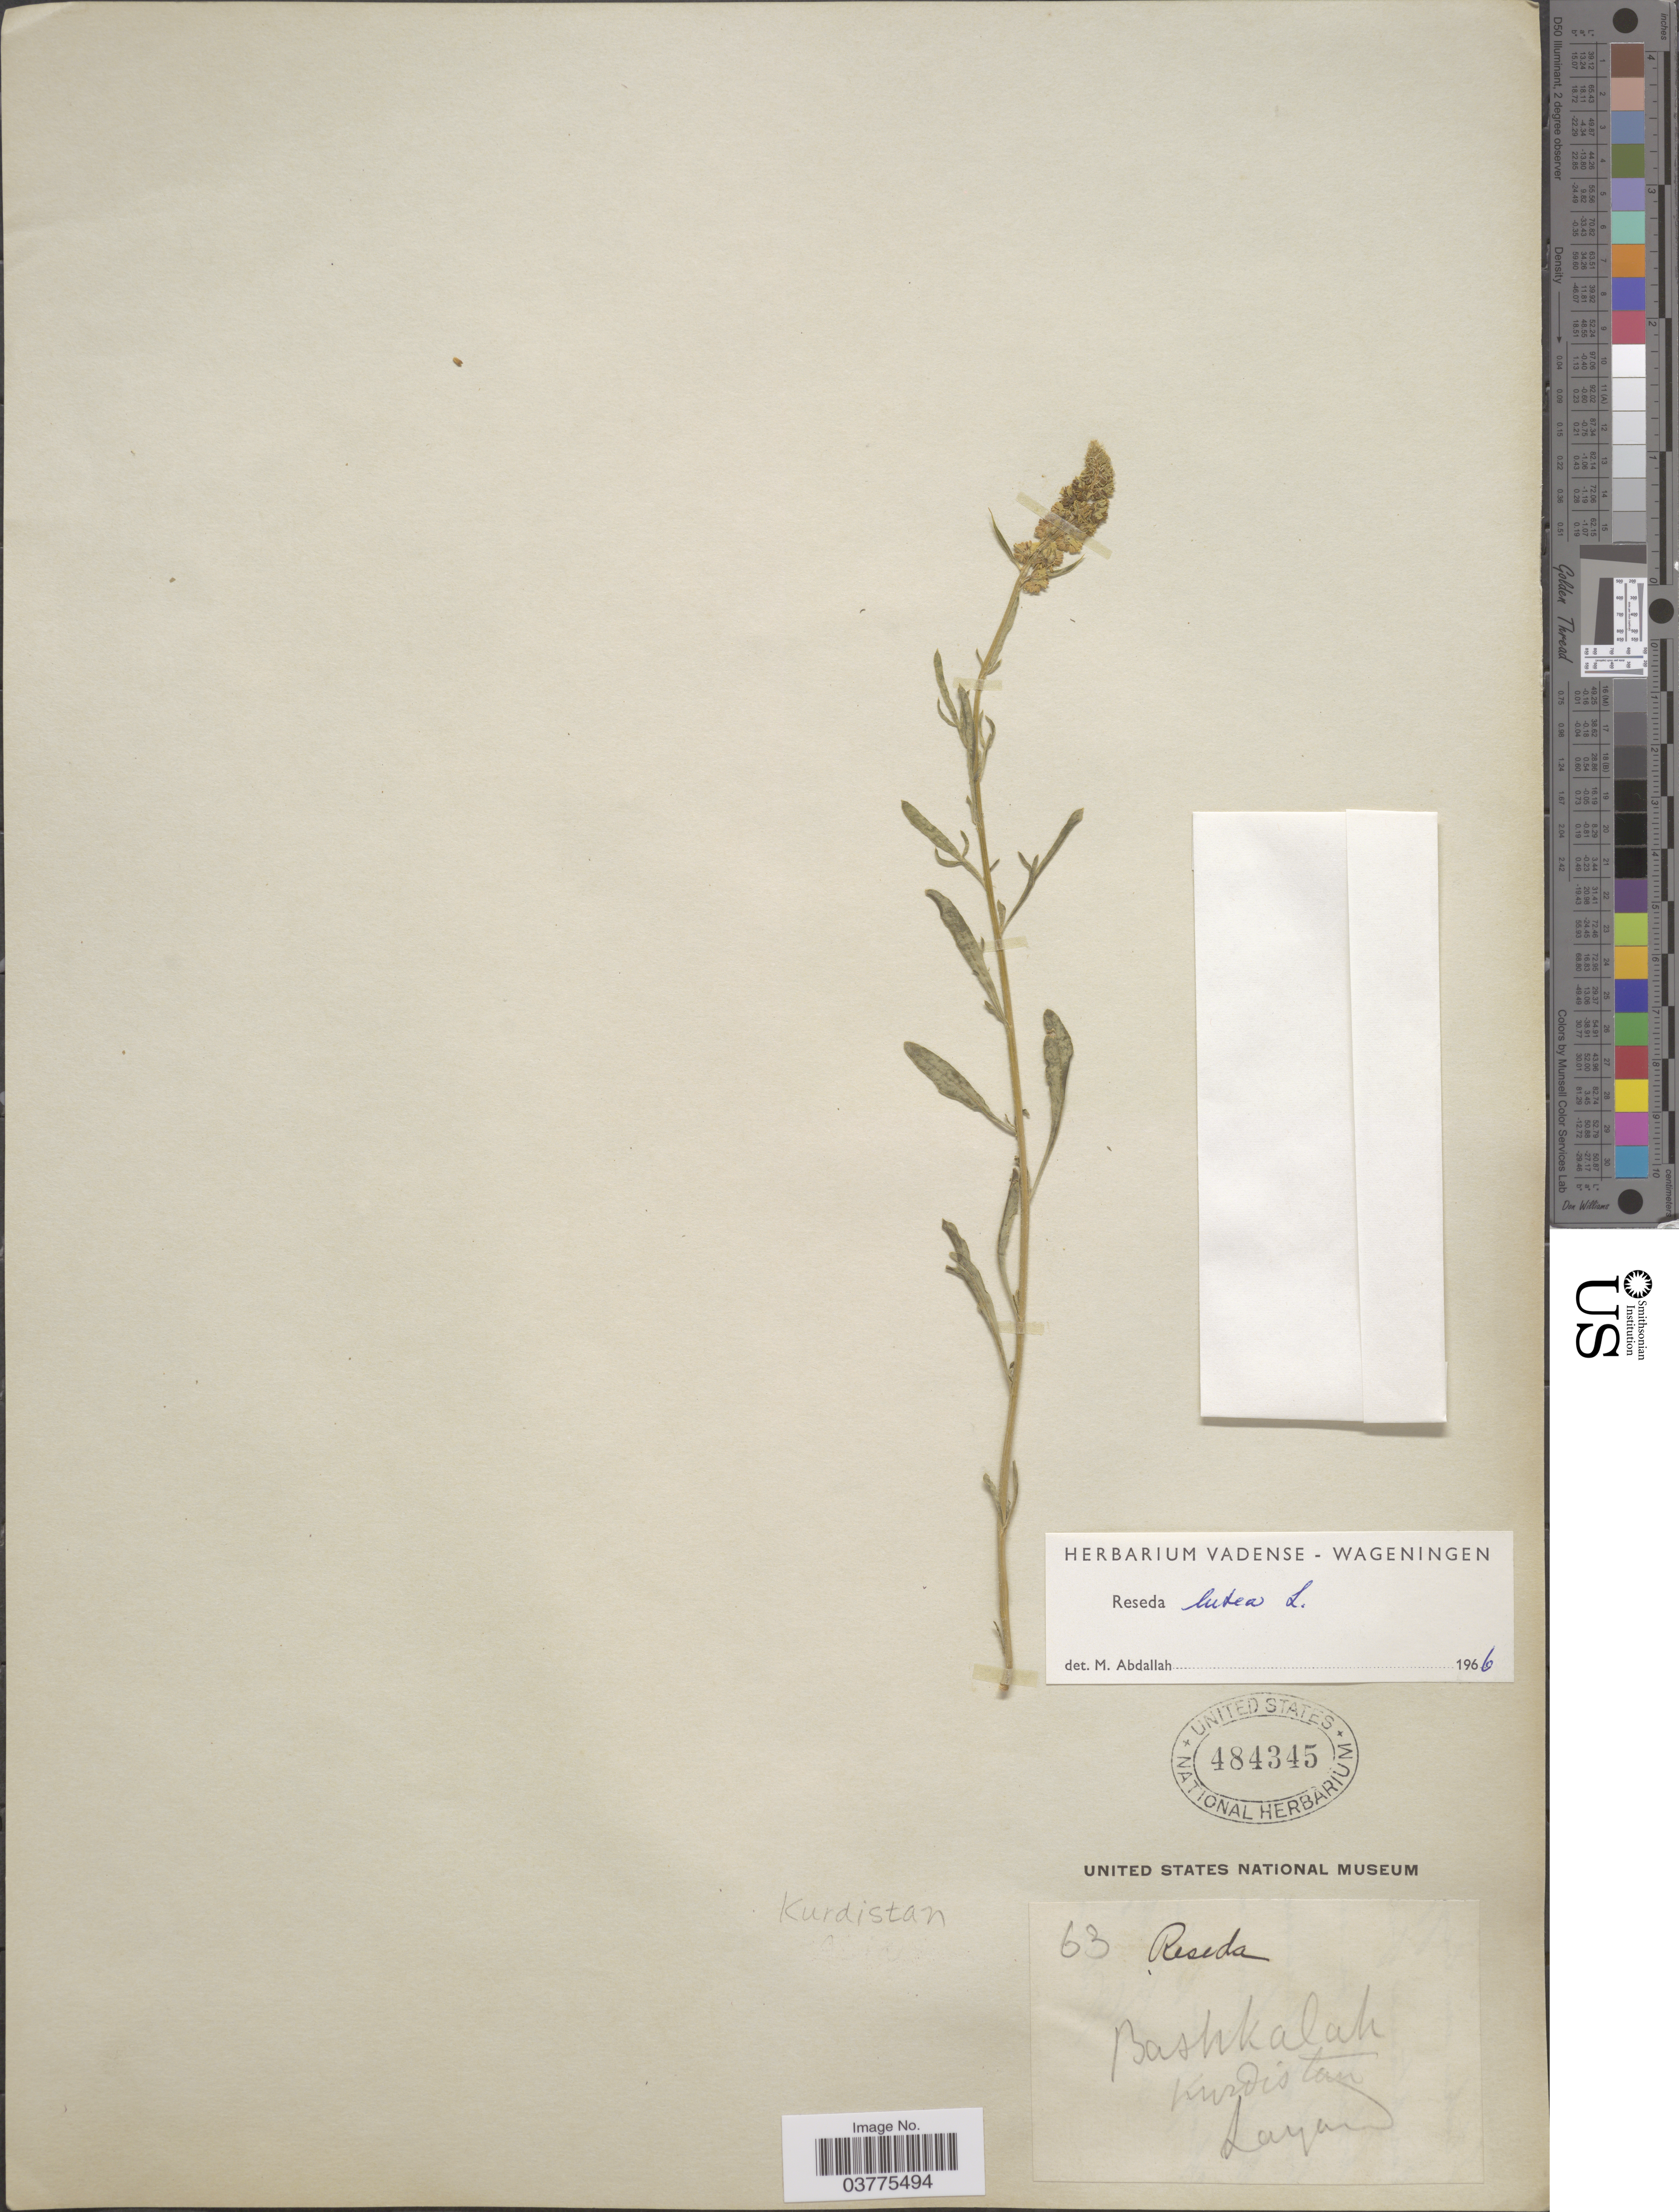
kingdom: Plantae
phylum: Tracheophyta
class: Magnoliopsida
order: Brassicales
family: Resedaceae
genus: Reseda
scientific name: Reseda lutea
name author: L.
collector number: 63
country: Iran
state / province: Kurdistan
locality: Bashkalah.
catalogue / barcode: US 484345